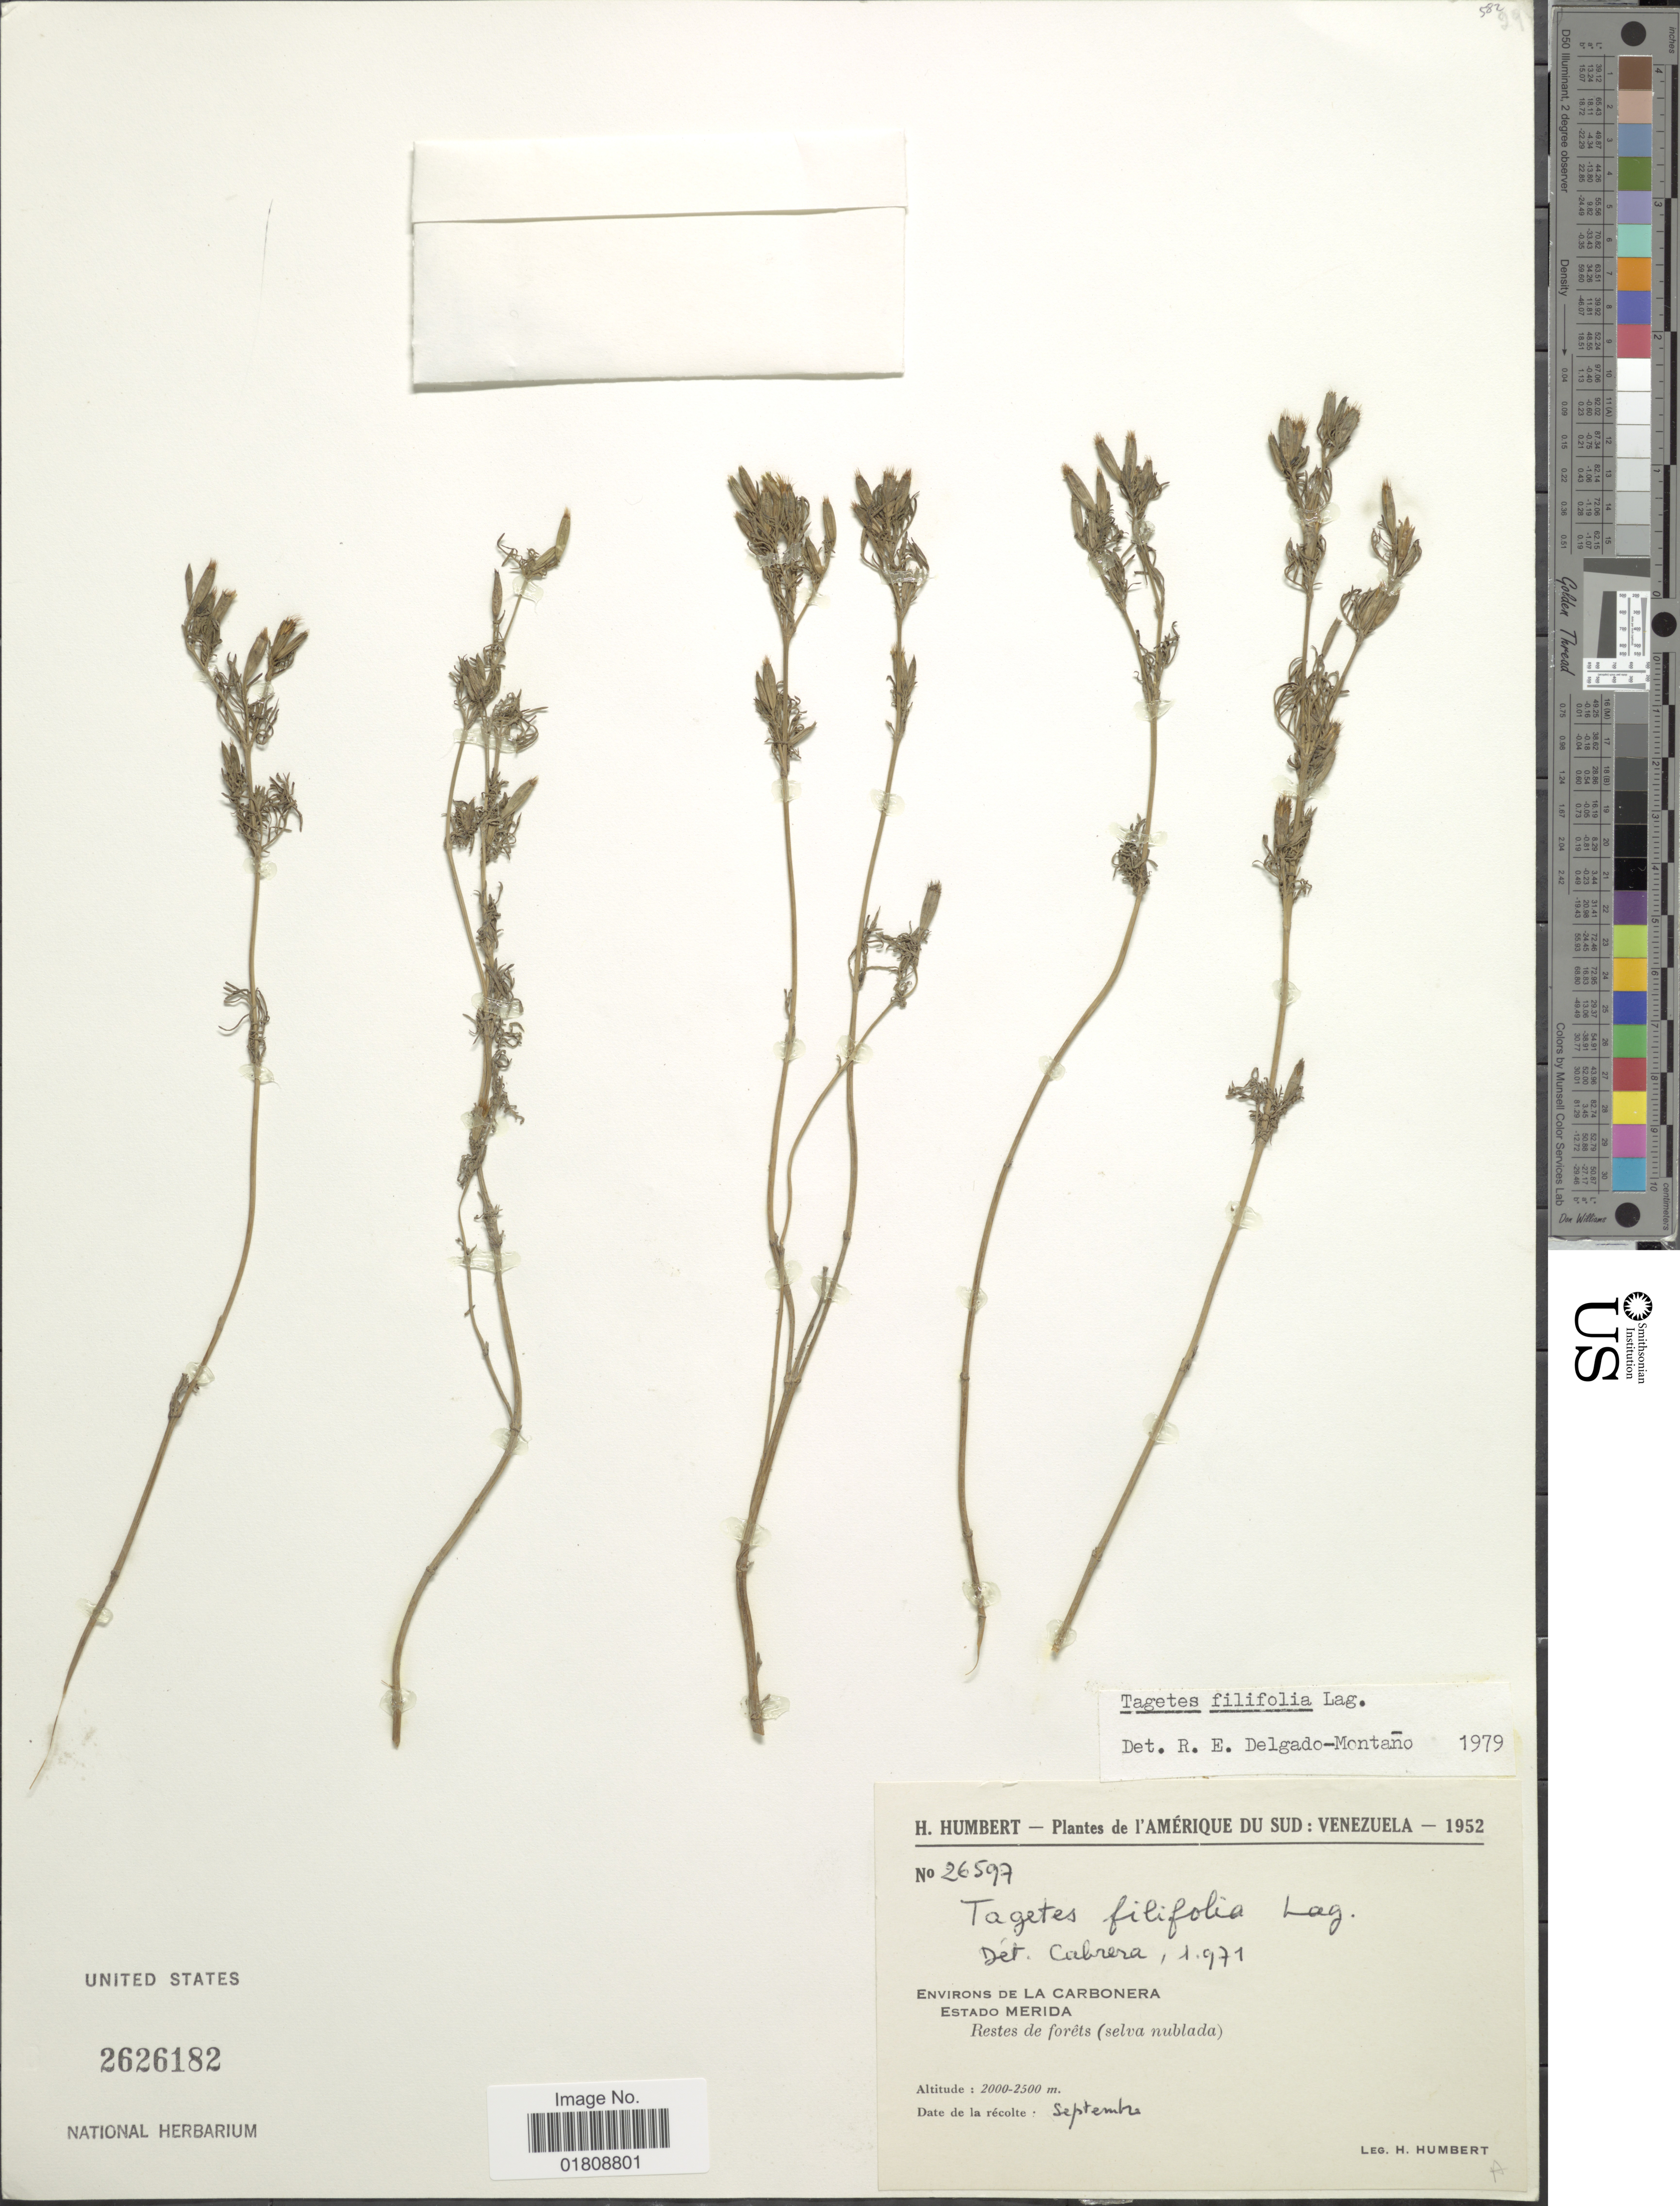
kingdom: Plantae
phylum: Tracheophyta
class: Magnoliopsida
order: Asterales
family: Asteraceae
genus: Tagetes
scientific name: Tagetes filifolia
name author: Lag.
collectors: H. Humbert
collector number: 26597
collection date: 1952-09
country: Venezuela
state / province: Mérida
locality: L'Amerique du Sud, Environs de La Carbonera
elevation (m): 2000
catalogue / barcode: US 2626182